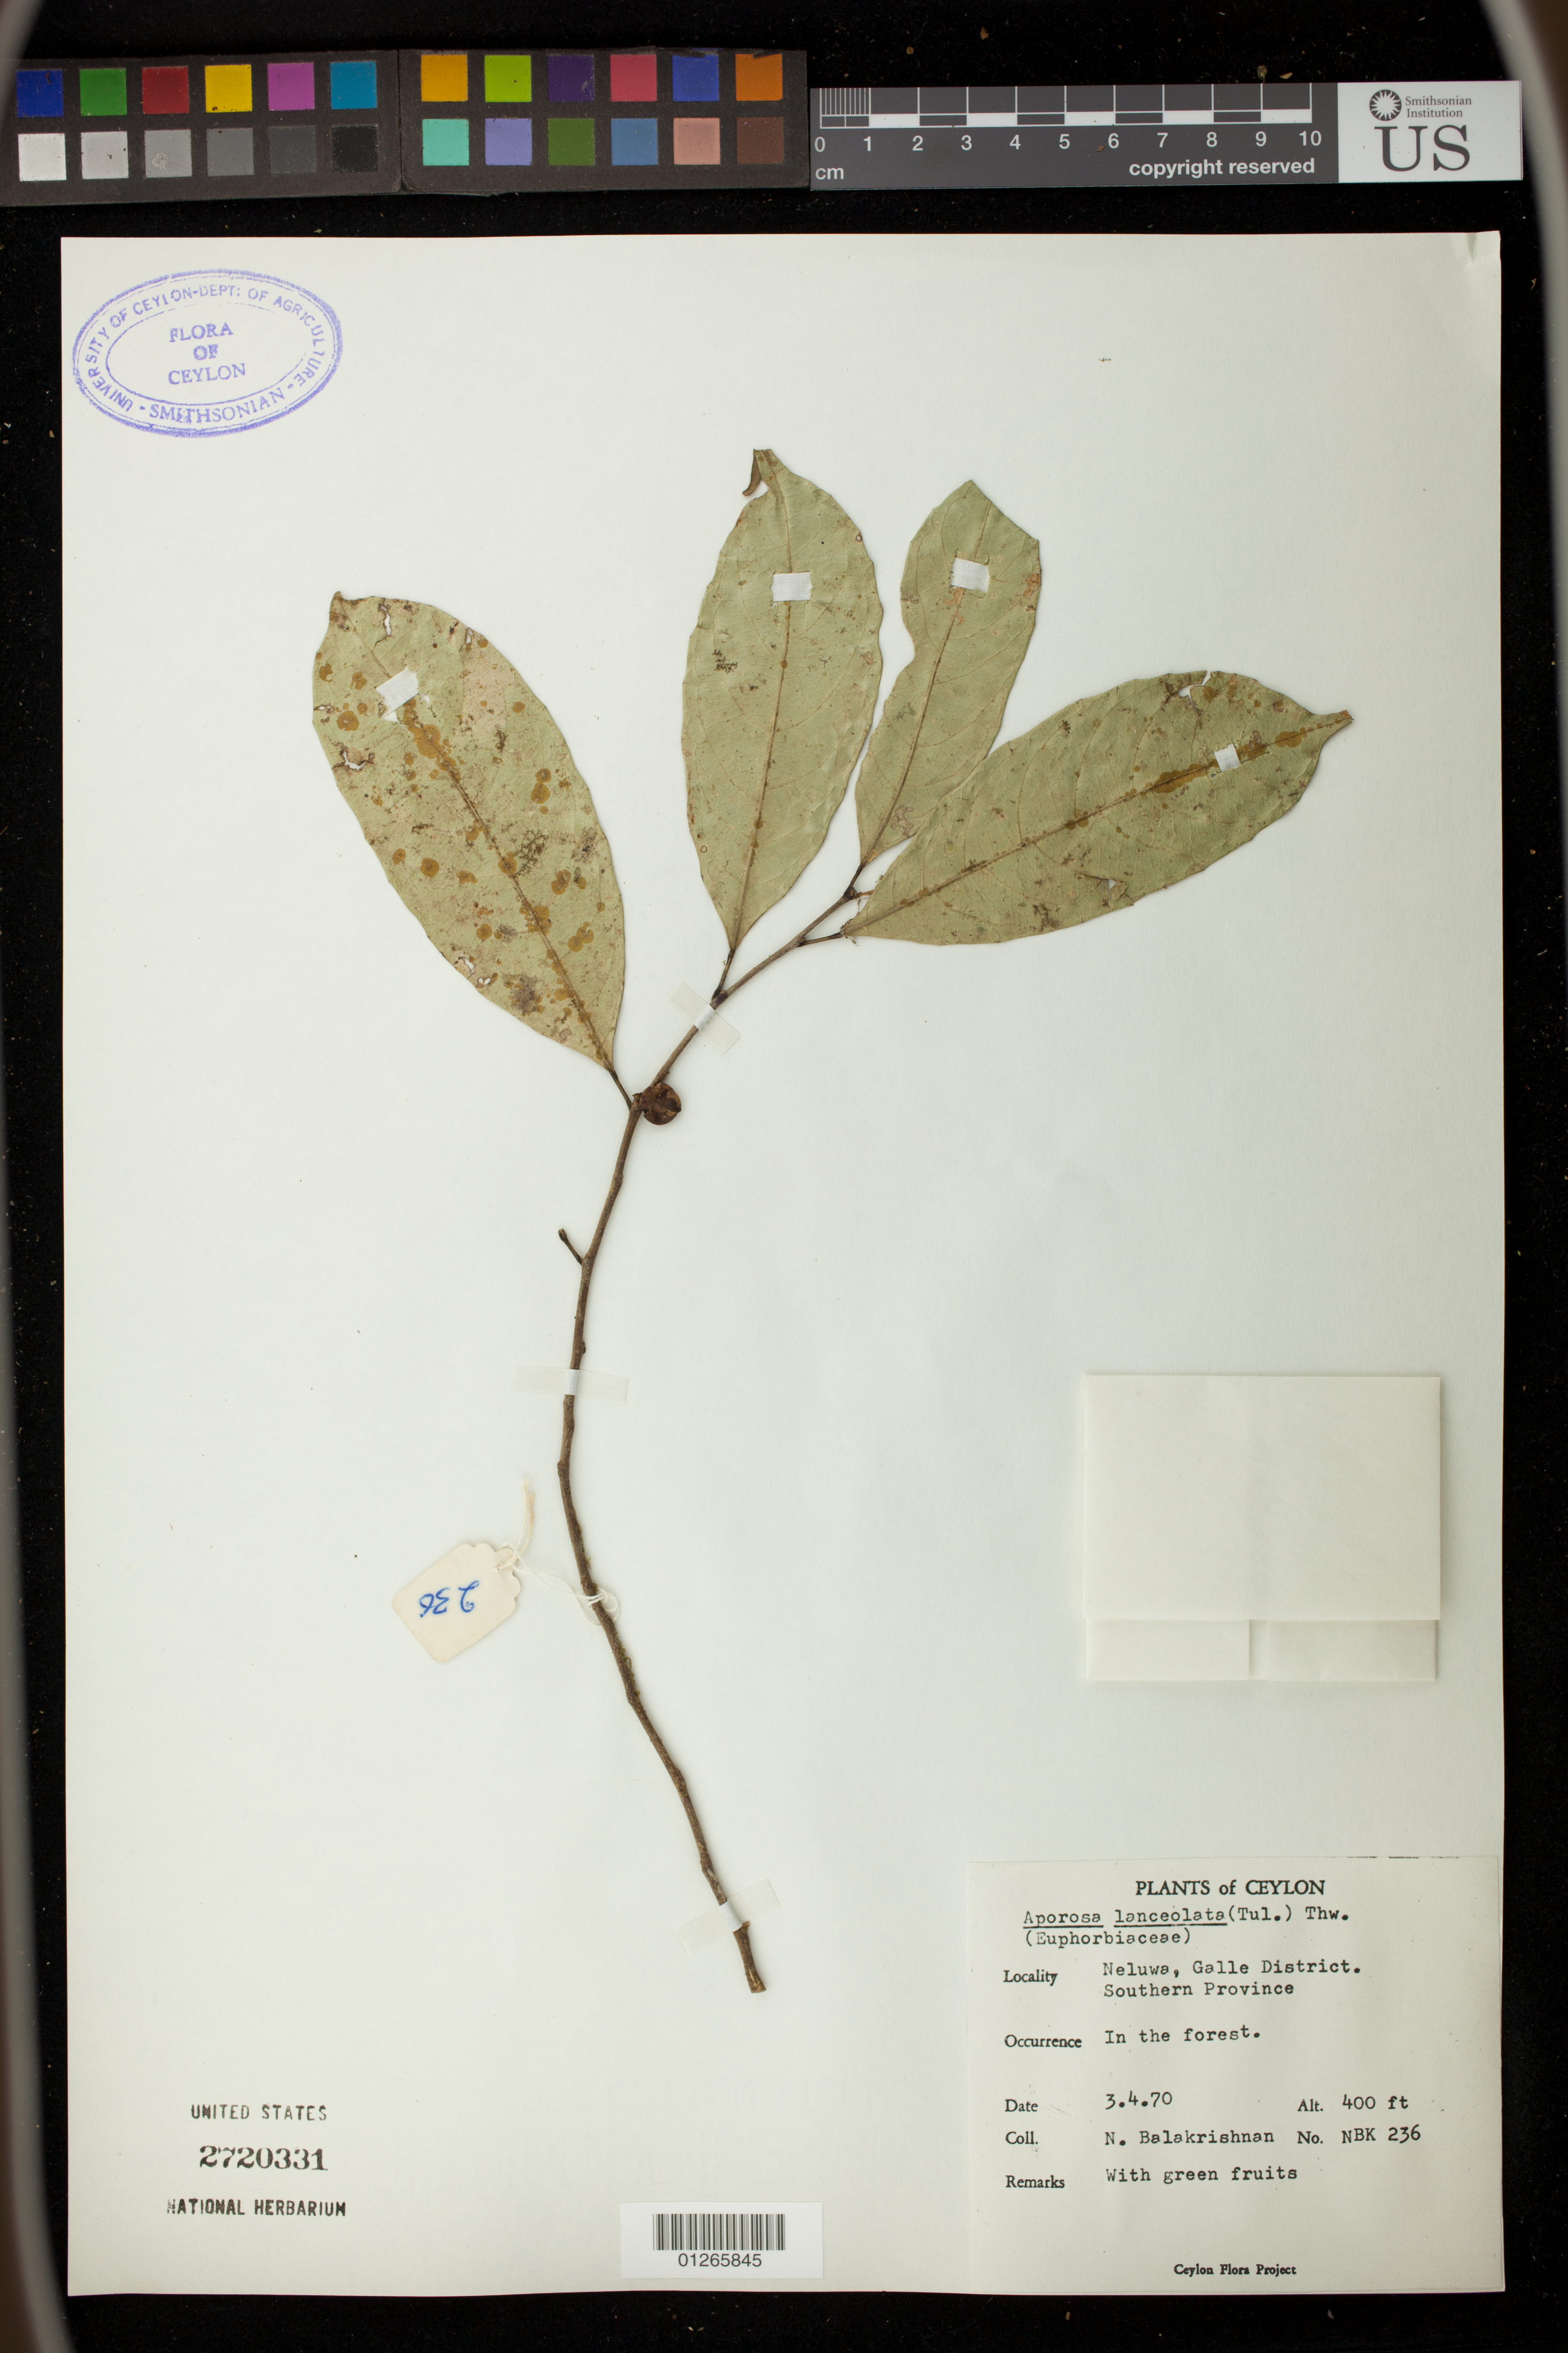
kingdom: Plantae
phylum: Tracheophyta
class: Magnoliopsida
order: Malpighiales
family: Phyllanthaceae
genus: Aporosa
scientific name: Aporosa lanceolata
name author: Müll. Arg.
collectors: N. Balakrishnan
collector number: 236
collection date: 1970-03-04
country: Sri Lanka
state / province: Southern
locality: Neluwa, Galle District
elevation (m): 122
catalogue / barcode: US 2720331